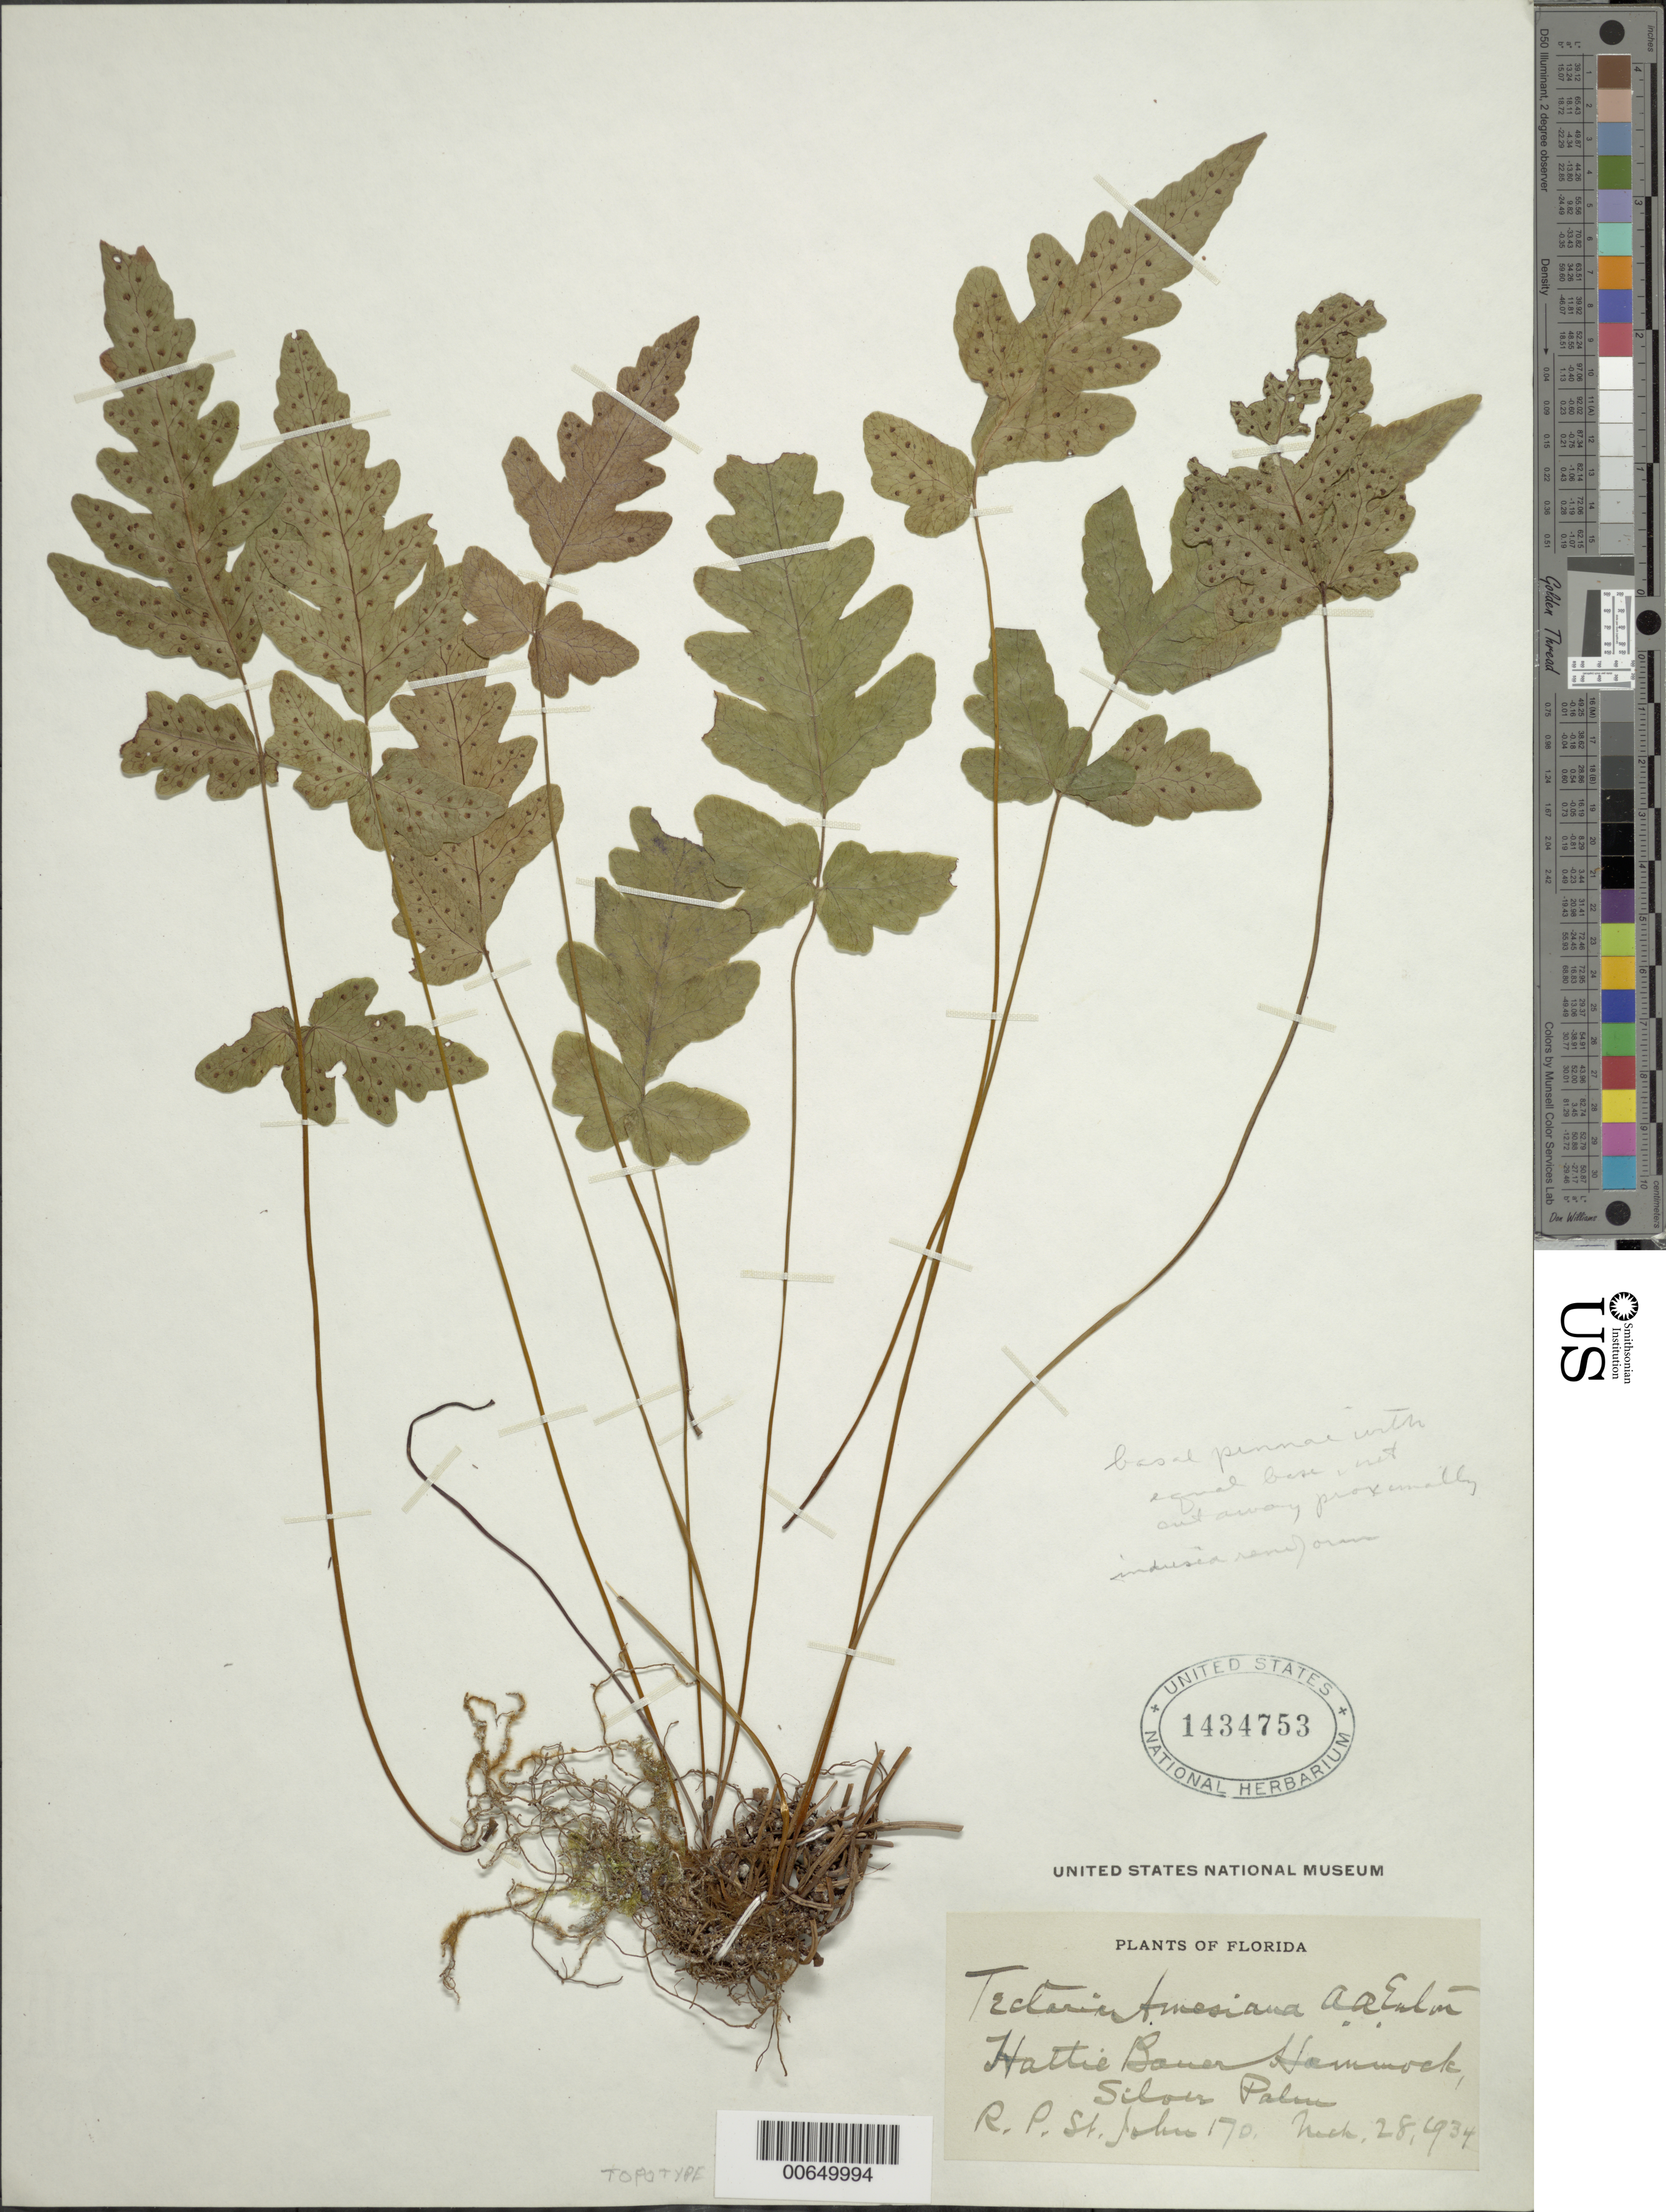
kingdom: Plantae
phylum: Tracheophyta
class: Polypodiopsida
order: Polypodiales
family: Tectariaceae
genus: Tectaria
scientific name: Tectaria amesiana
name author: A.A. Eaton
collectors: R. P. St. John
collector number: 170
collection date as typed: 28 Mar 1934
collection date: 1934-03-28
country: United States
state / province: Florida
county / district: Dade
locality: Hattie Bauer Hammock, Silver Palm.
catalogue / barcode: US 1434753